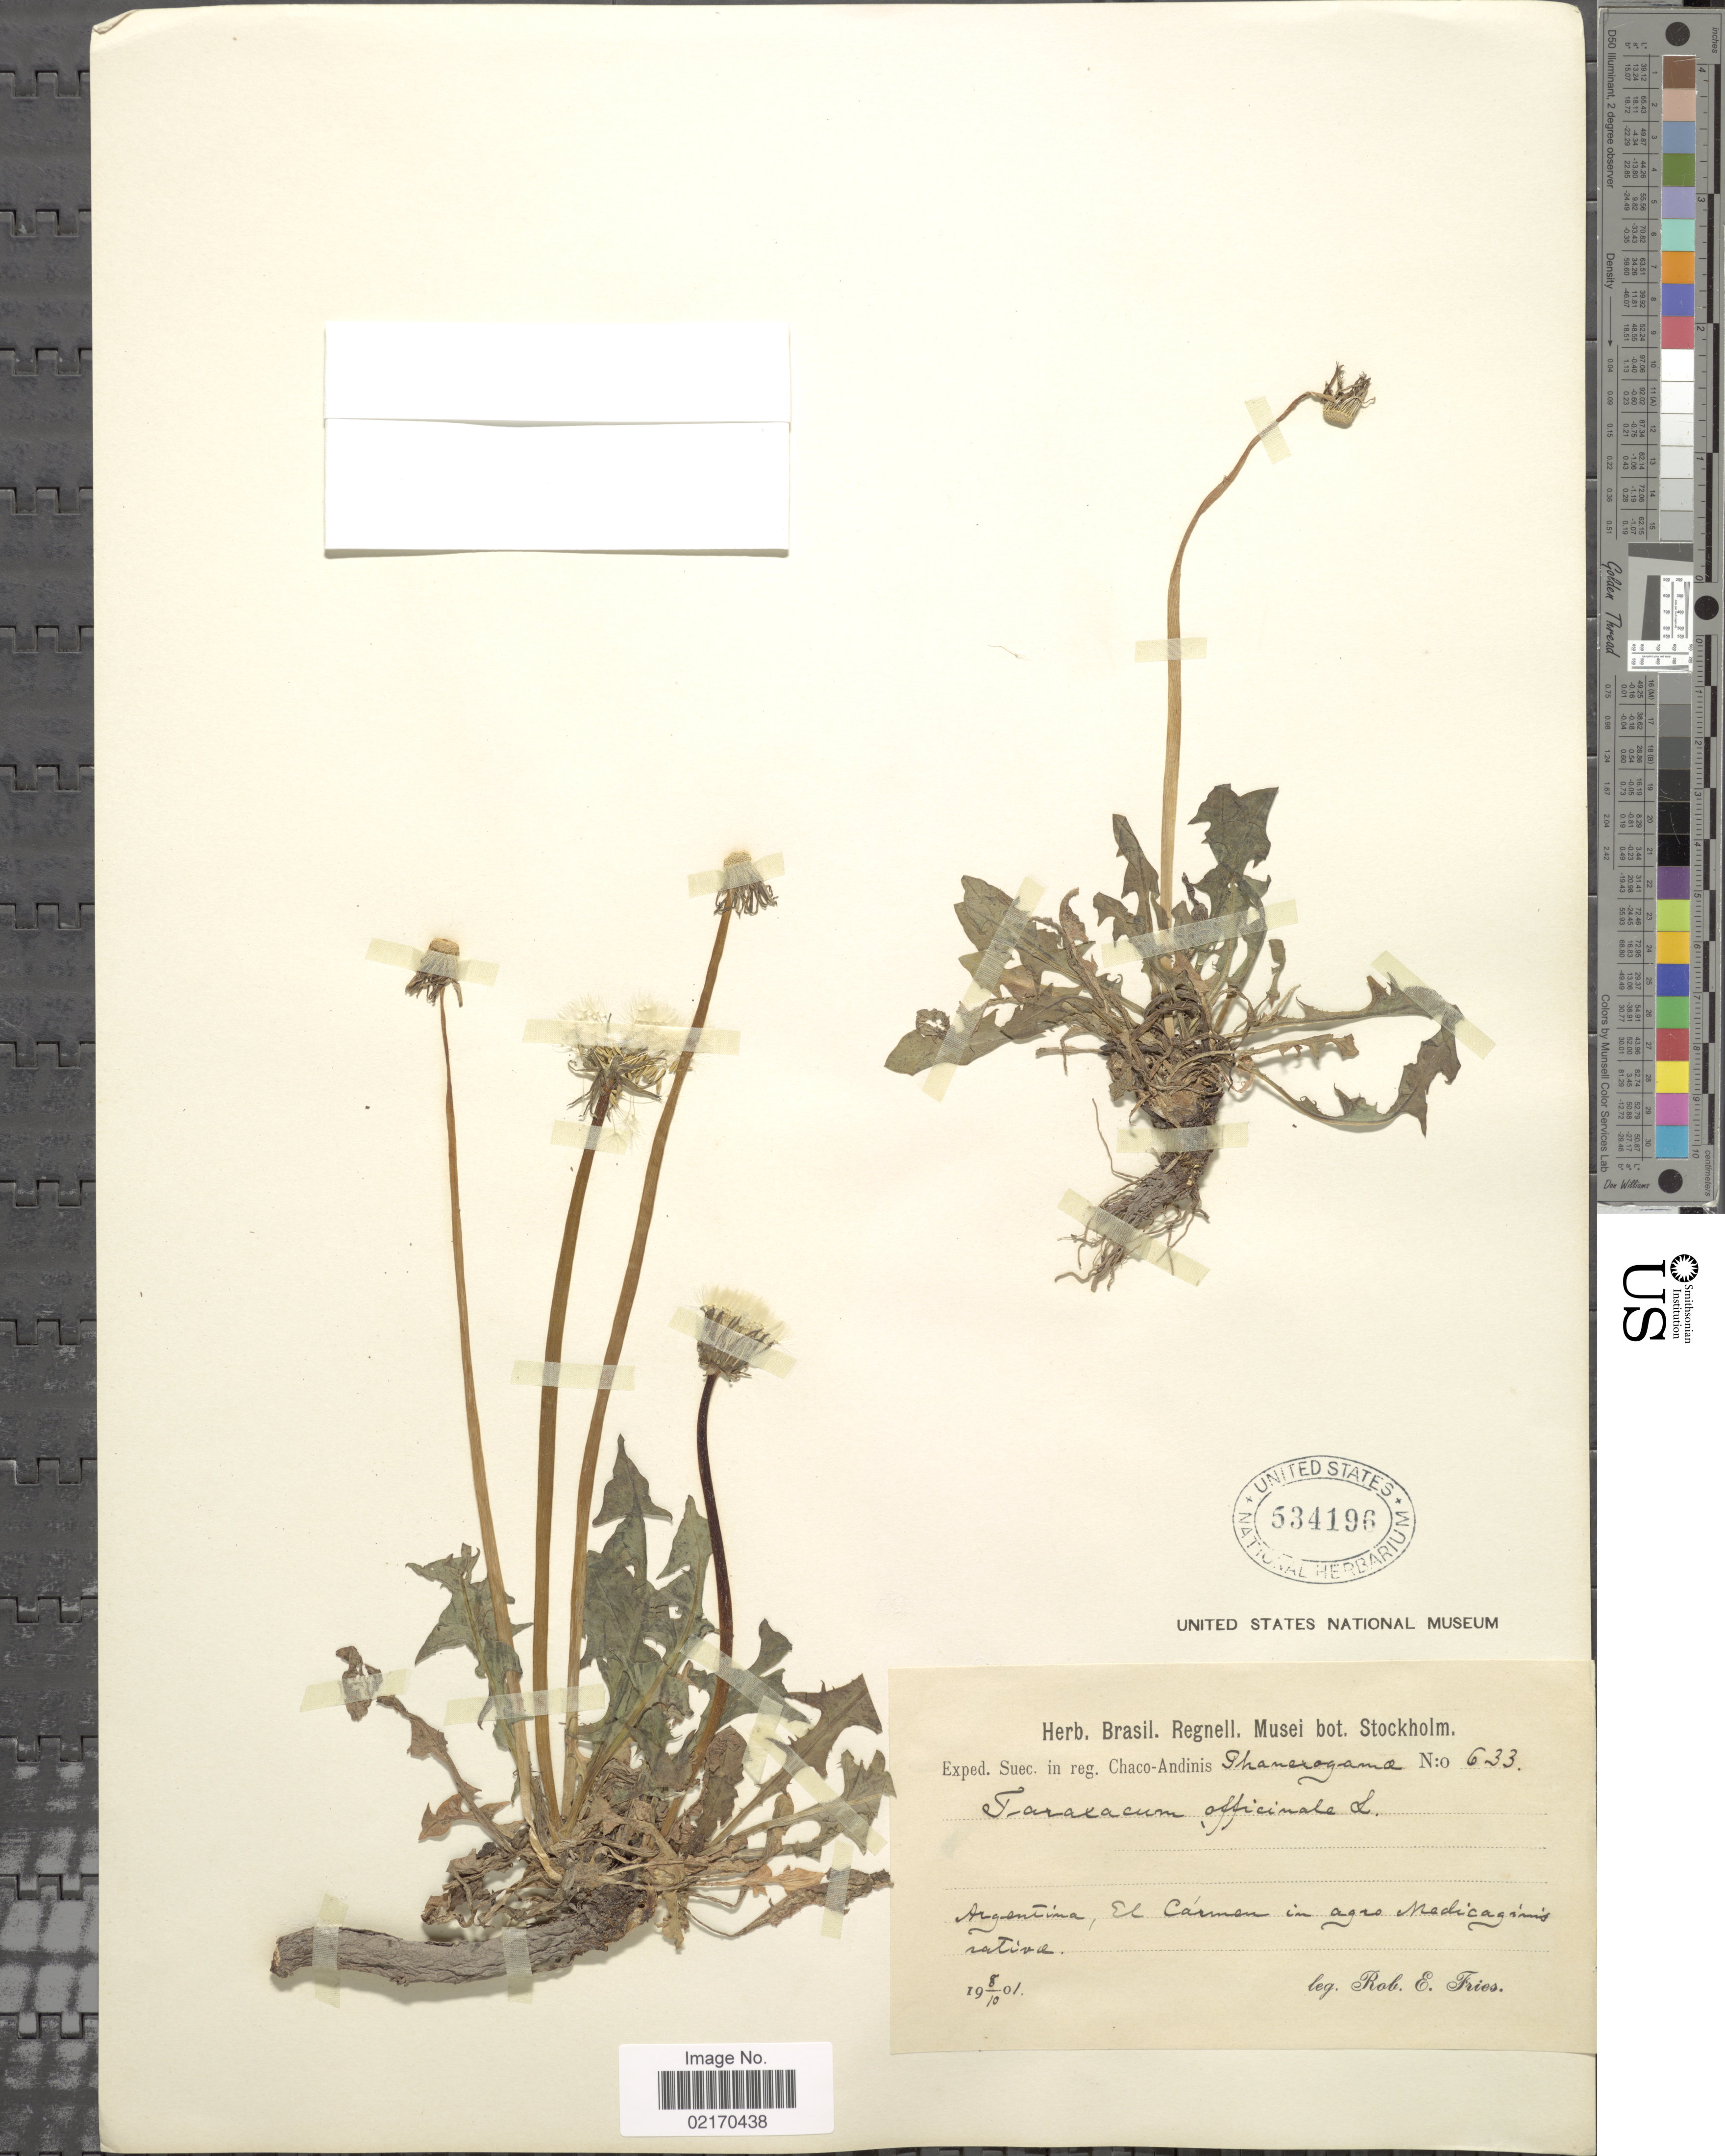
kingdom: Plantae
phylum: Tracheophyta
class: Magnoliopsida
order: Asterales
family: Asteraceae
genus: Taraxacum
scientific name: Taraxacum officinale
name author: G.H. Weber ex F.H. Wigg.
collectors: R. E. Fries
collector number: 633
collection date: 1901-10-08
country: Argentina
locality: El Carmen pr. Salta in agro-medicaginnis sativae.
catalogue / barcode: US 534196